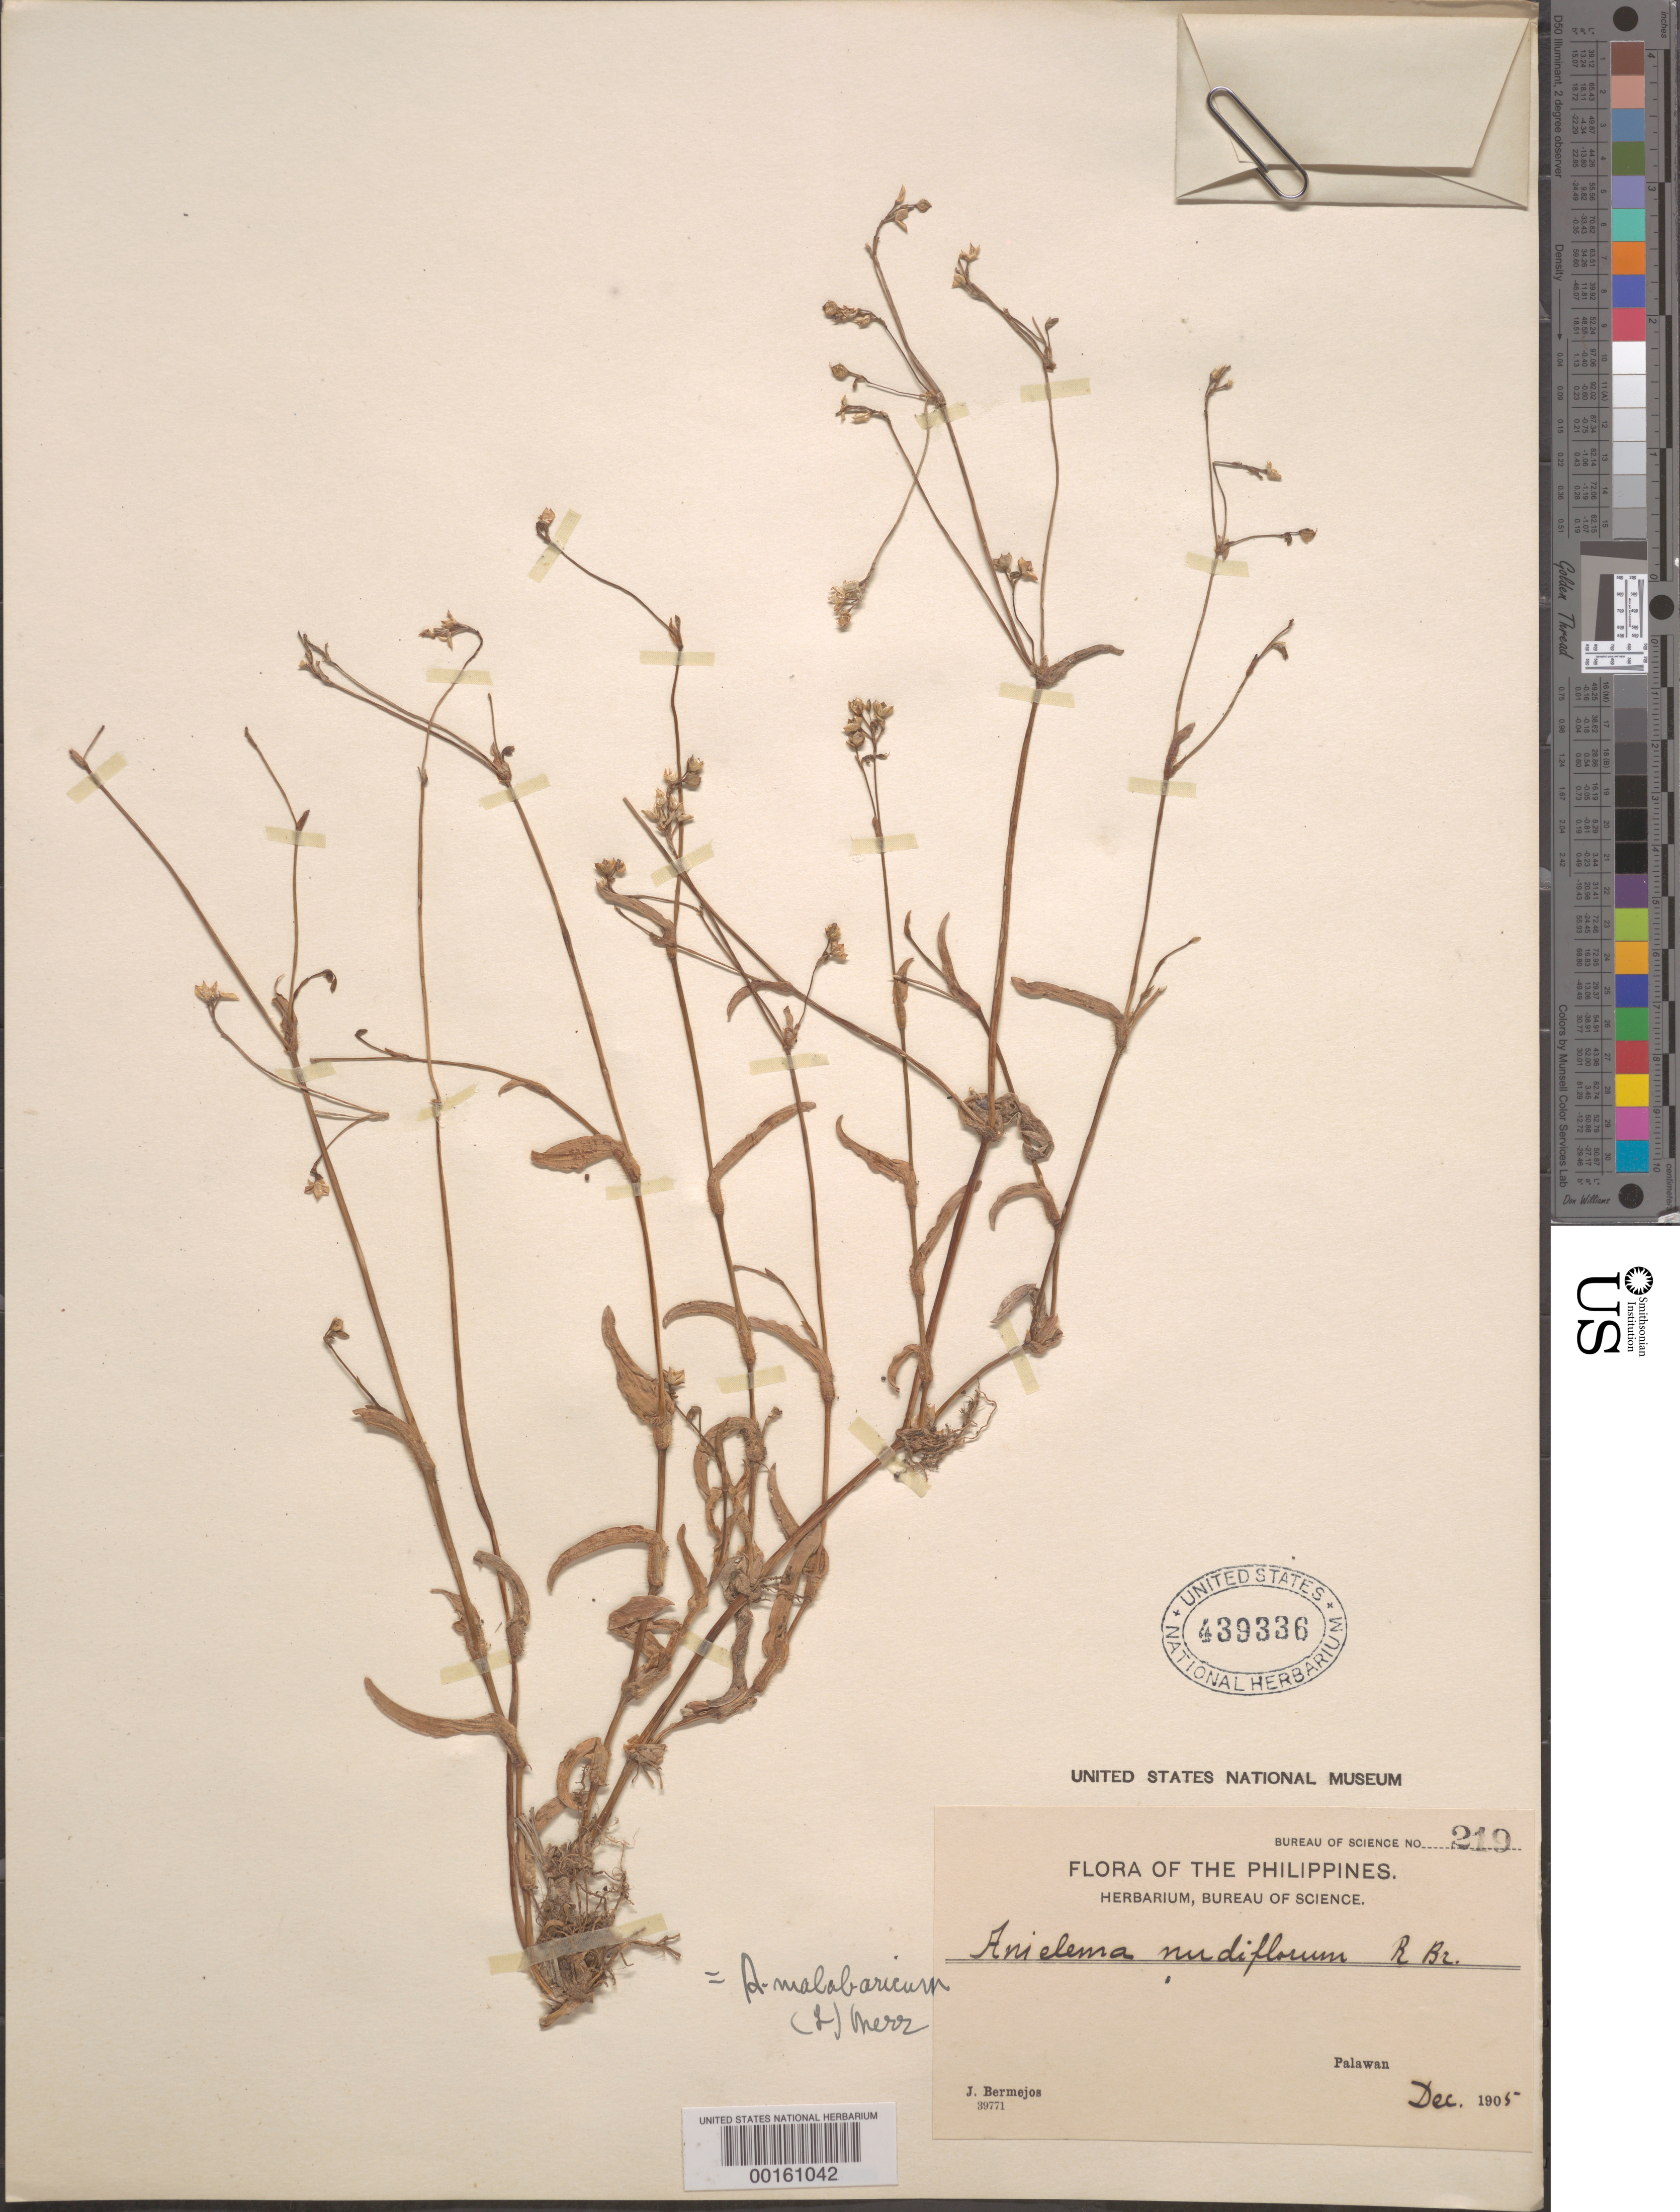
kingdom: Plantae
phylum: Tracheophyta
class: Liliopsida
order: Commelinales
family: Commelinaceae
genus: Murdannia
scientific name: Murdannia nudiflora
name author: (L.) Brenan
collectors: J. Bermejos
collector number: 219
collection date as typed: Dec 1905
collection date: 1905-12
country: Philippines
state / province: Mimaropa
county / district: Palawan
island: Palawan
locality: Palawan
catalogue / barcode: US 439336